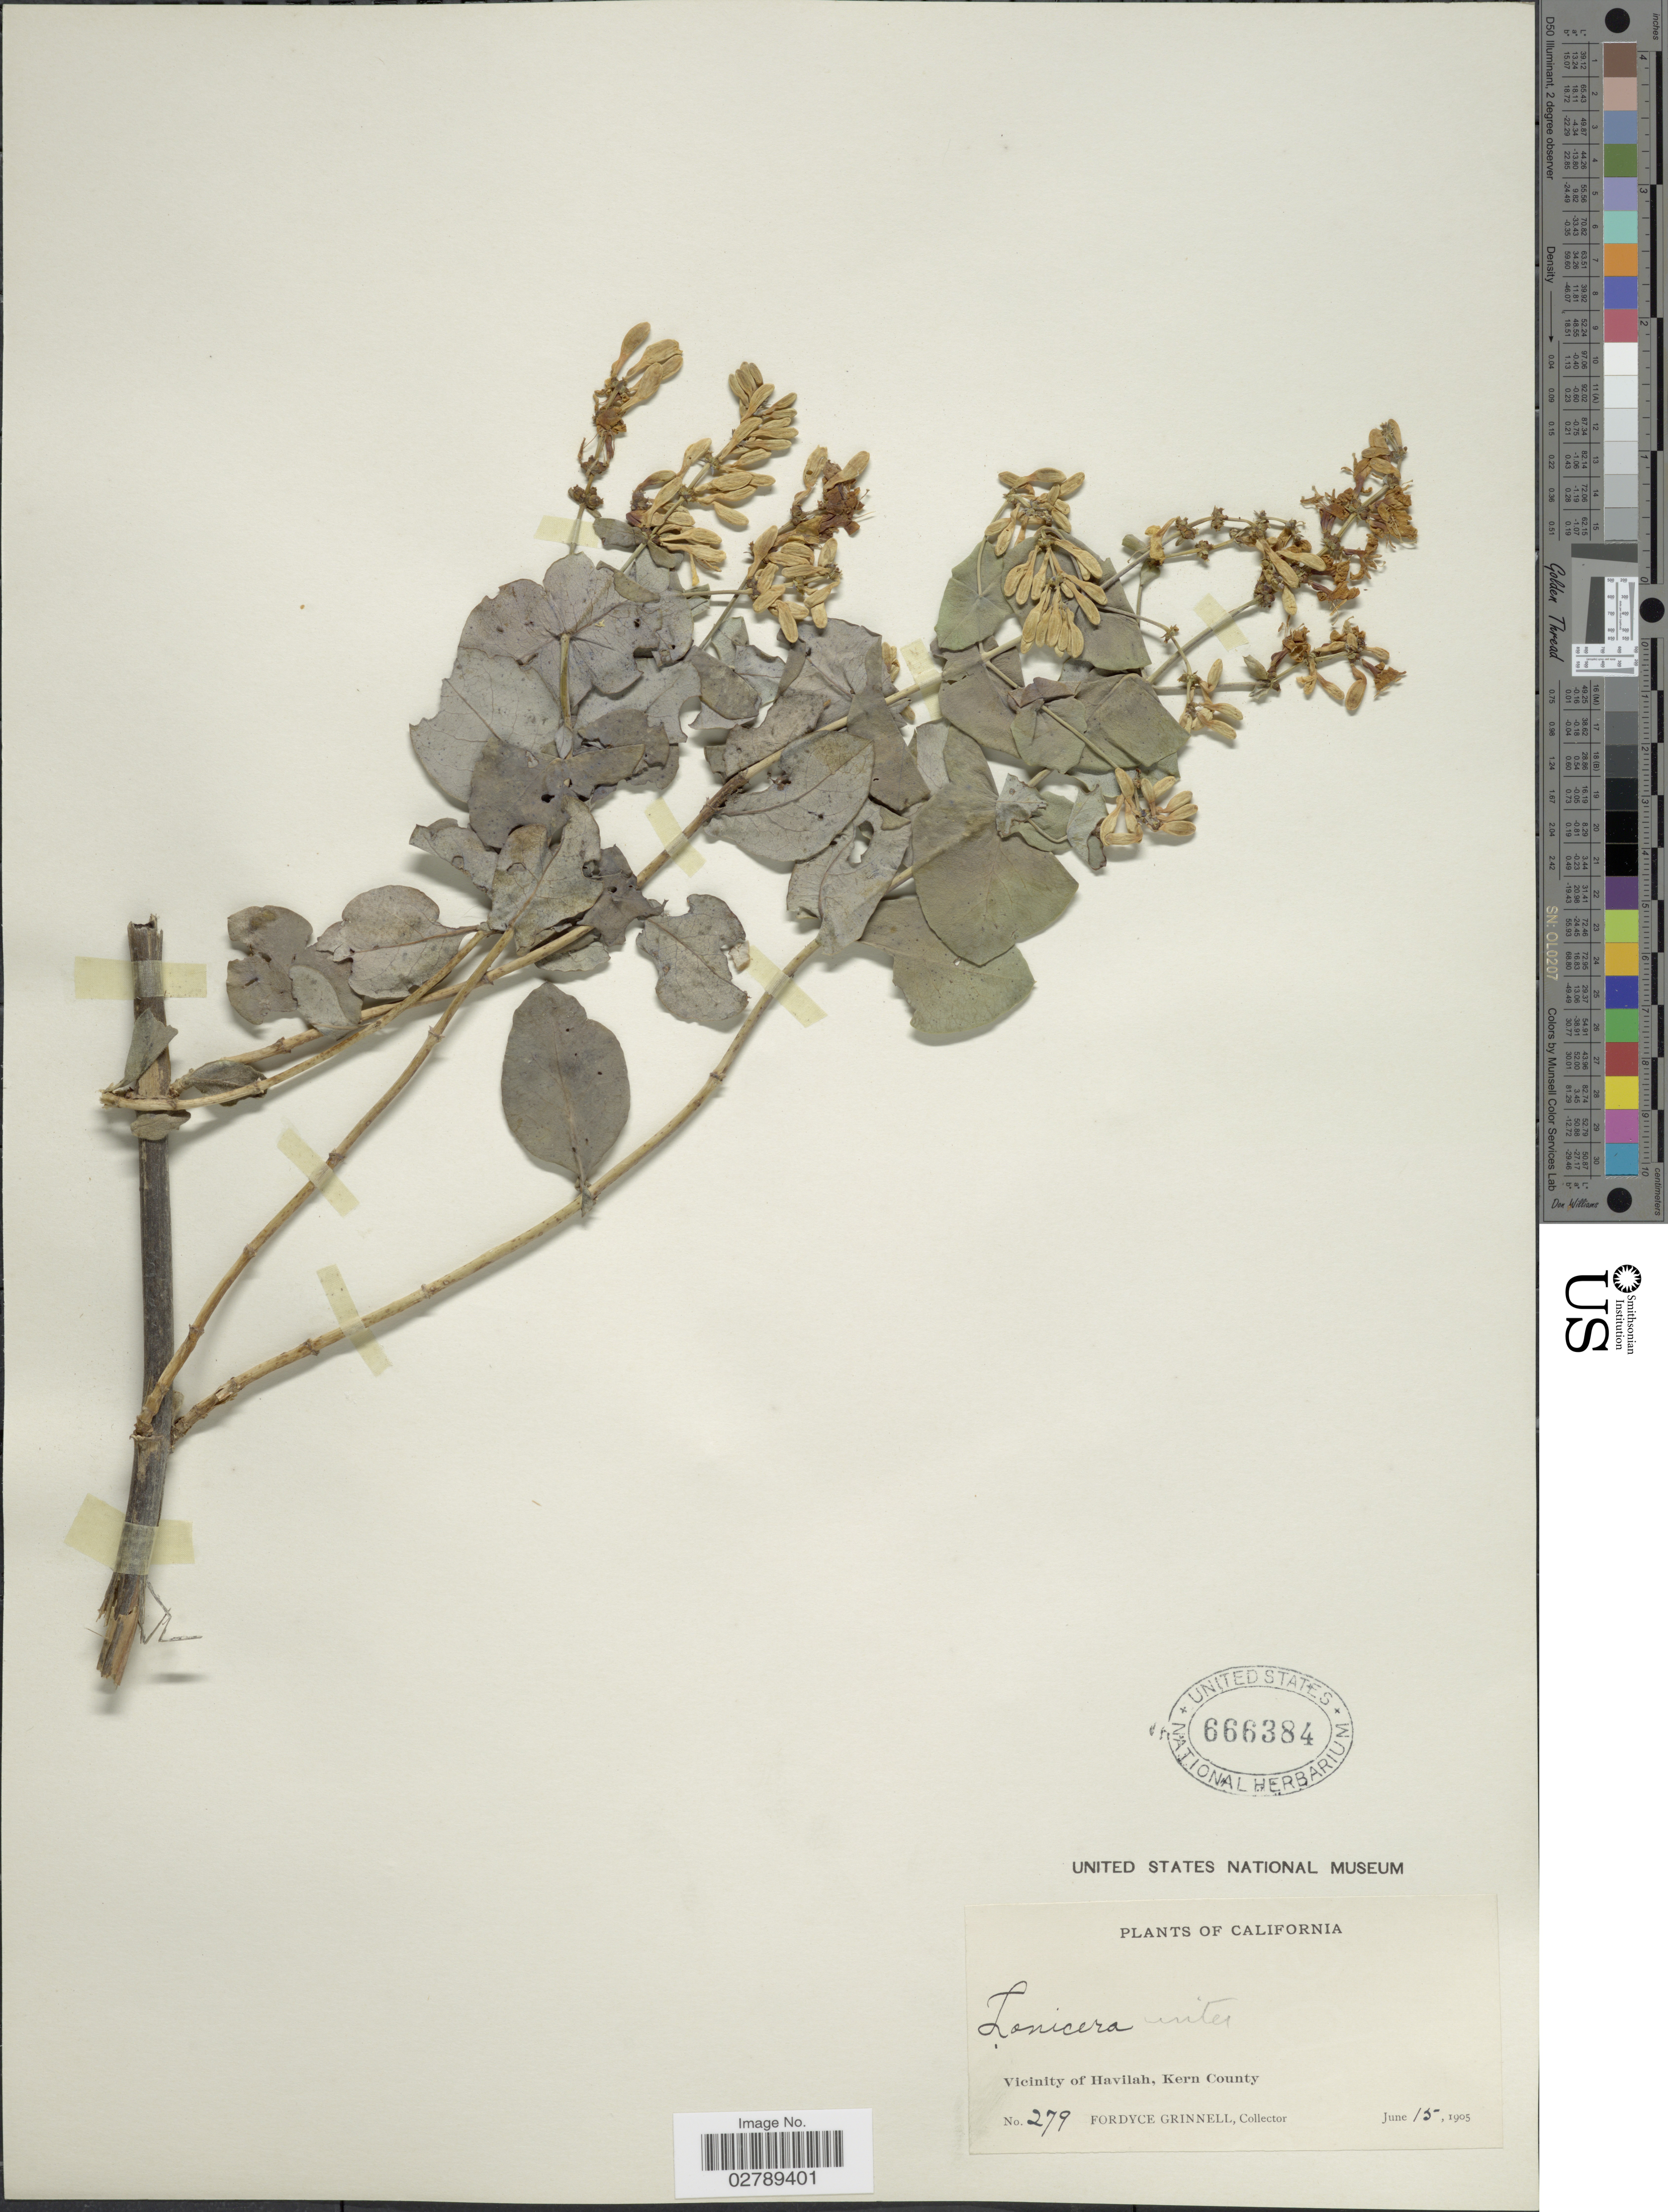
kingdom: Plantae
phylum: Tracheophyta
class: Magnoliopsida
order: Dipsacales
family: Caprifoliaceae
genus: Lonicera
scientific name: Lonicera interrupta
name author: Benth.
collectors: F. Grinnell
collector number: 279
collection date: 1905-06-15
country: United States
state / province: California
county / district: Kern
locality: Vicinity of Havilah, Kern County.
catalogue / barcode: US 666384